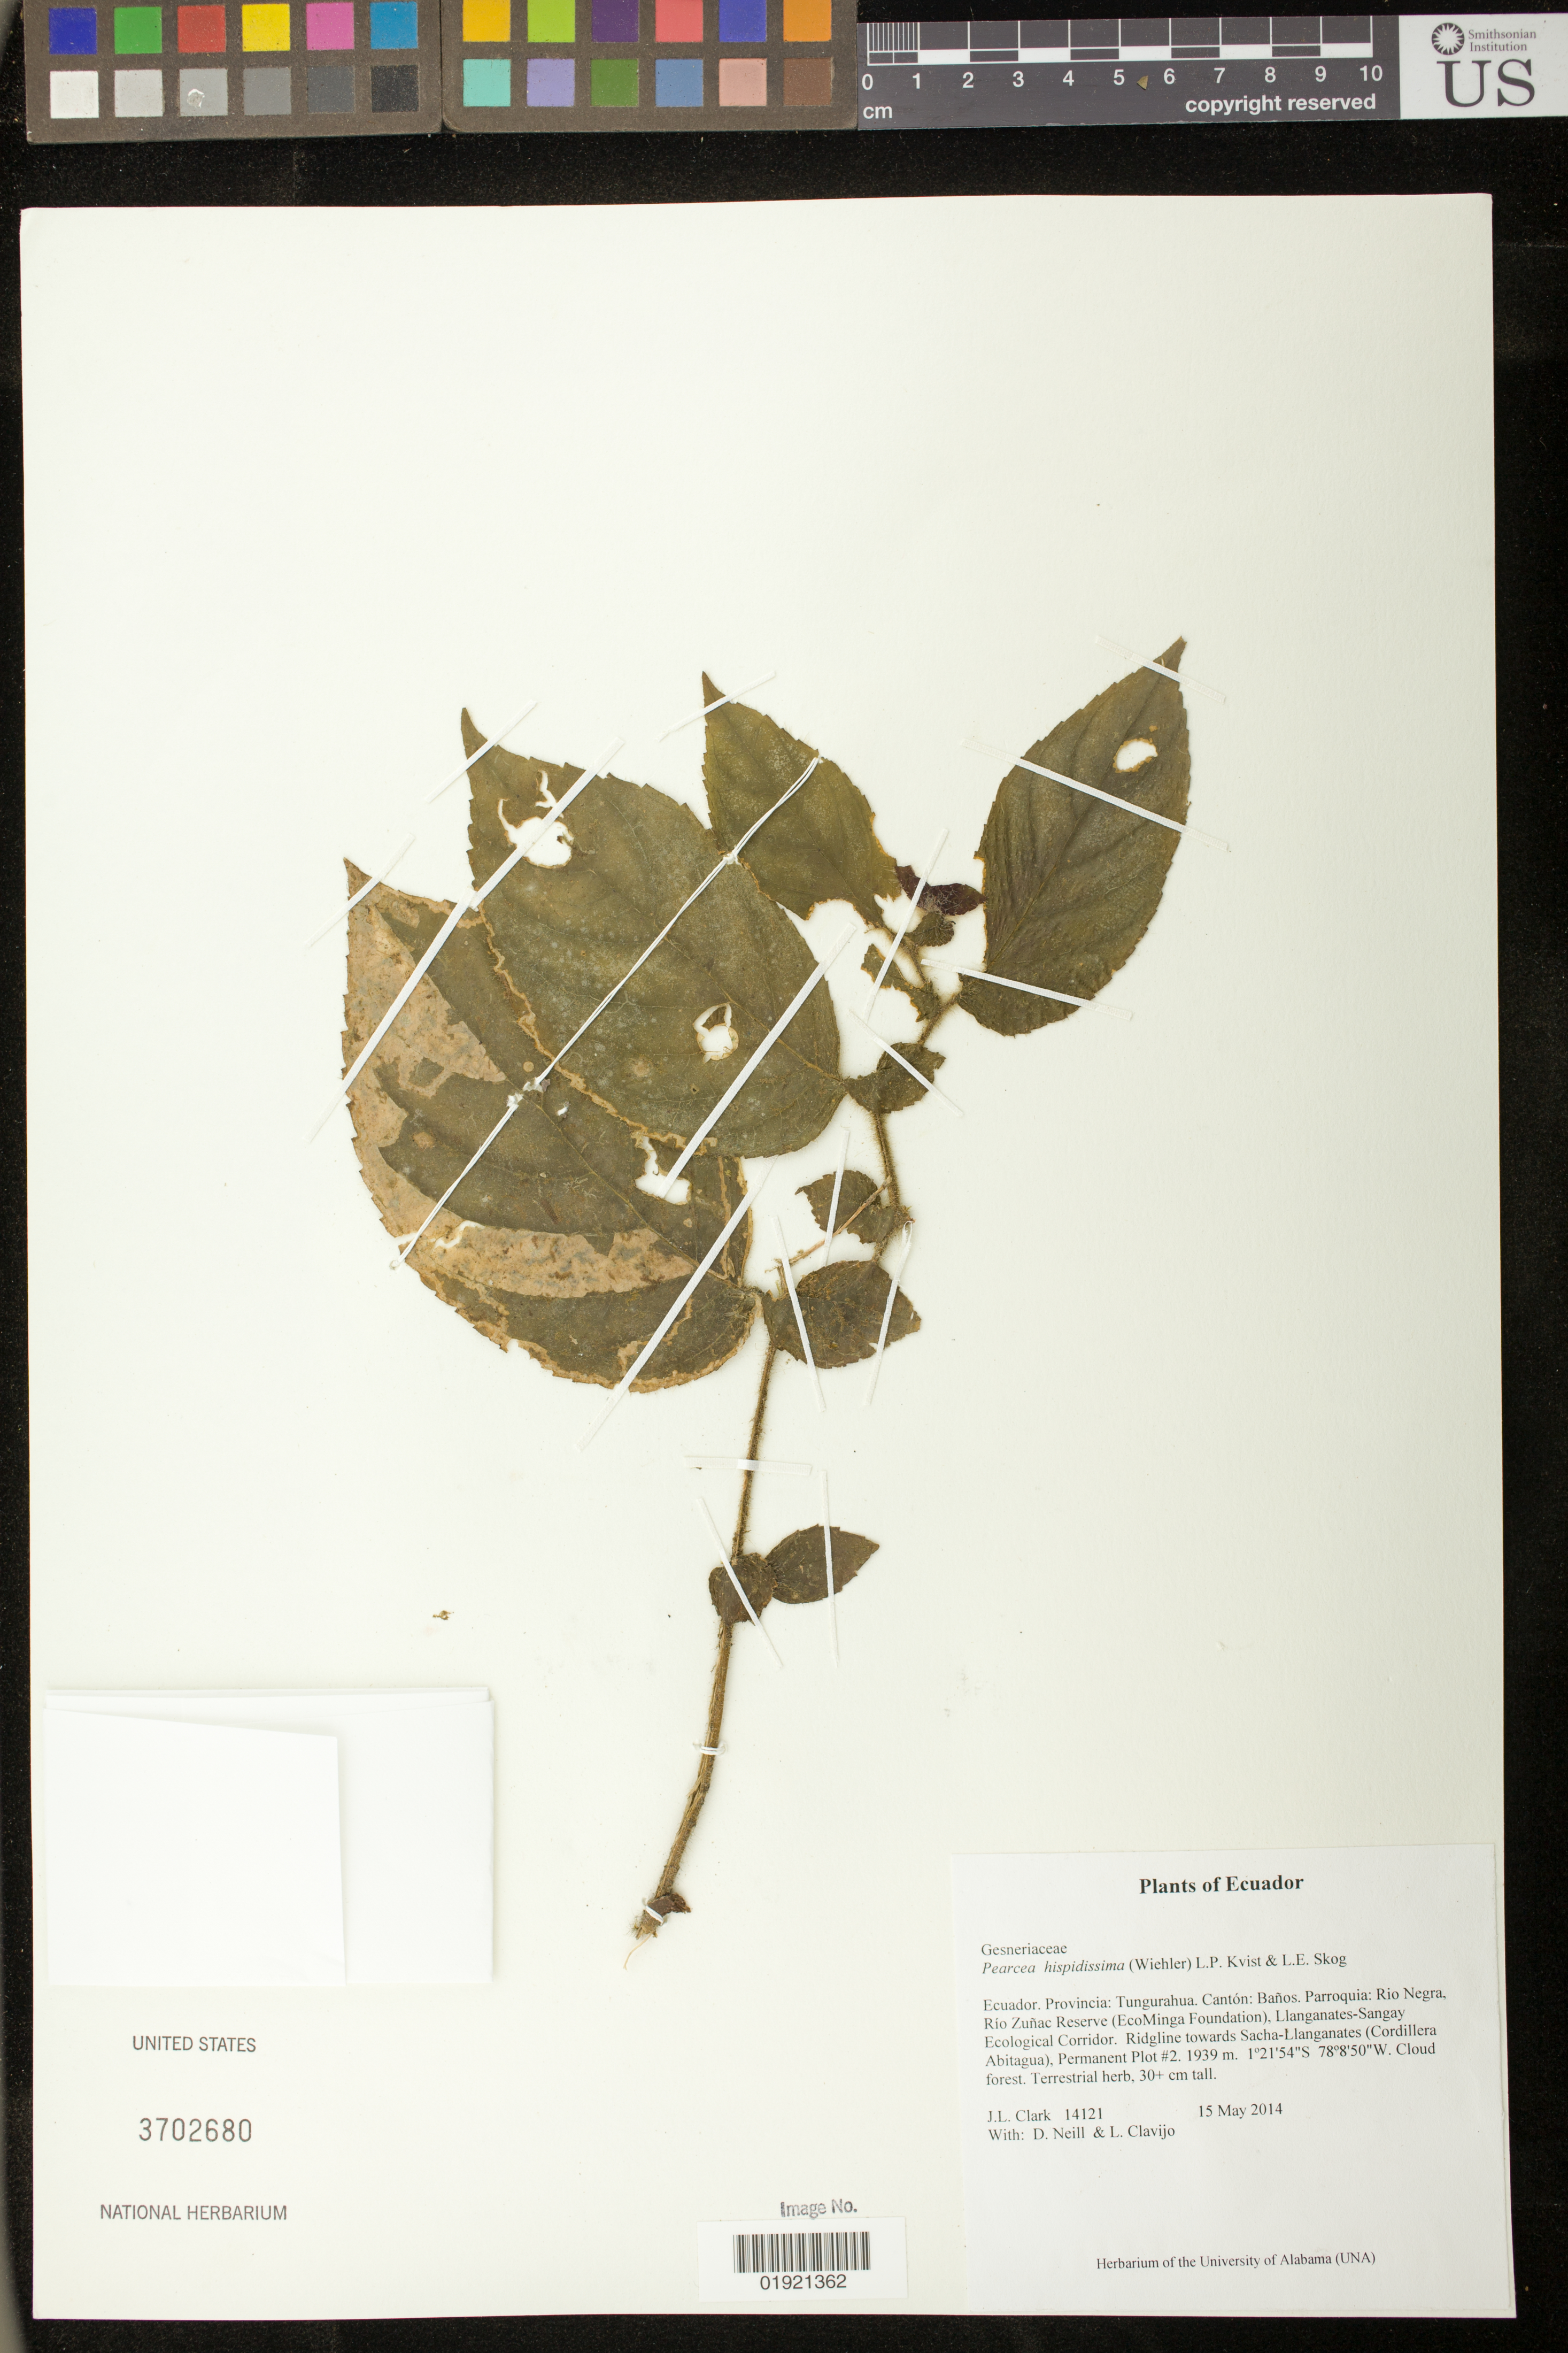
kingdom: Plantae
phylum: Tracheophyta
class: Magnoliopsida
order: Lamiales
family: Gesneriaceae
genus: Pearcea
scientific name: Pearcea hispidissima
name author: (Wiehler) L.P. Kvist & L.E. Skog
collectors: J. L. Clark, D. Neill & L. Clavijo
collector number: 14121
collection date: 2014-05-15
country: Ecuador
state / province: Tungurahua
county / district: Banos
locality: Parroquia: Rio Negra, Rio Zunac Reserve (EcoMinga Foundation), Llanganates-Sangay Ecological Corridor. Ridgeline towards Sacha-Llanganates (Cordillera Abitagua), Permanent Plot #2.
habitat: Cloud forest.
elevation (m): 1939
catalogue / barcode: US 3702680